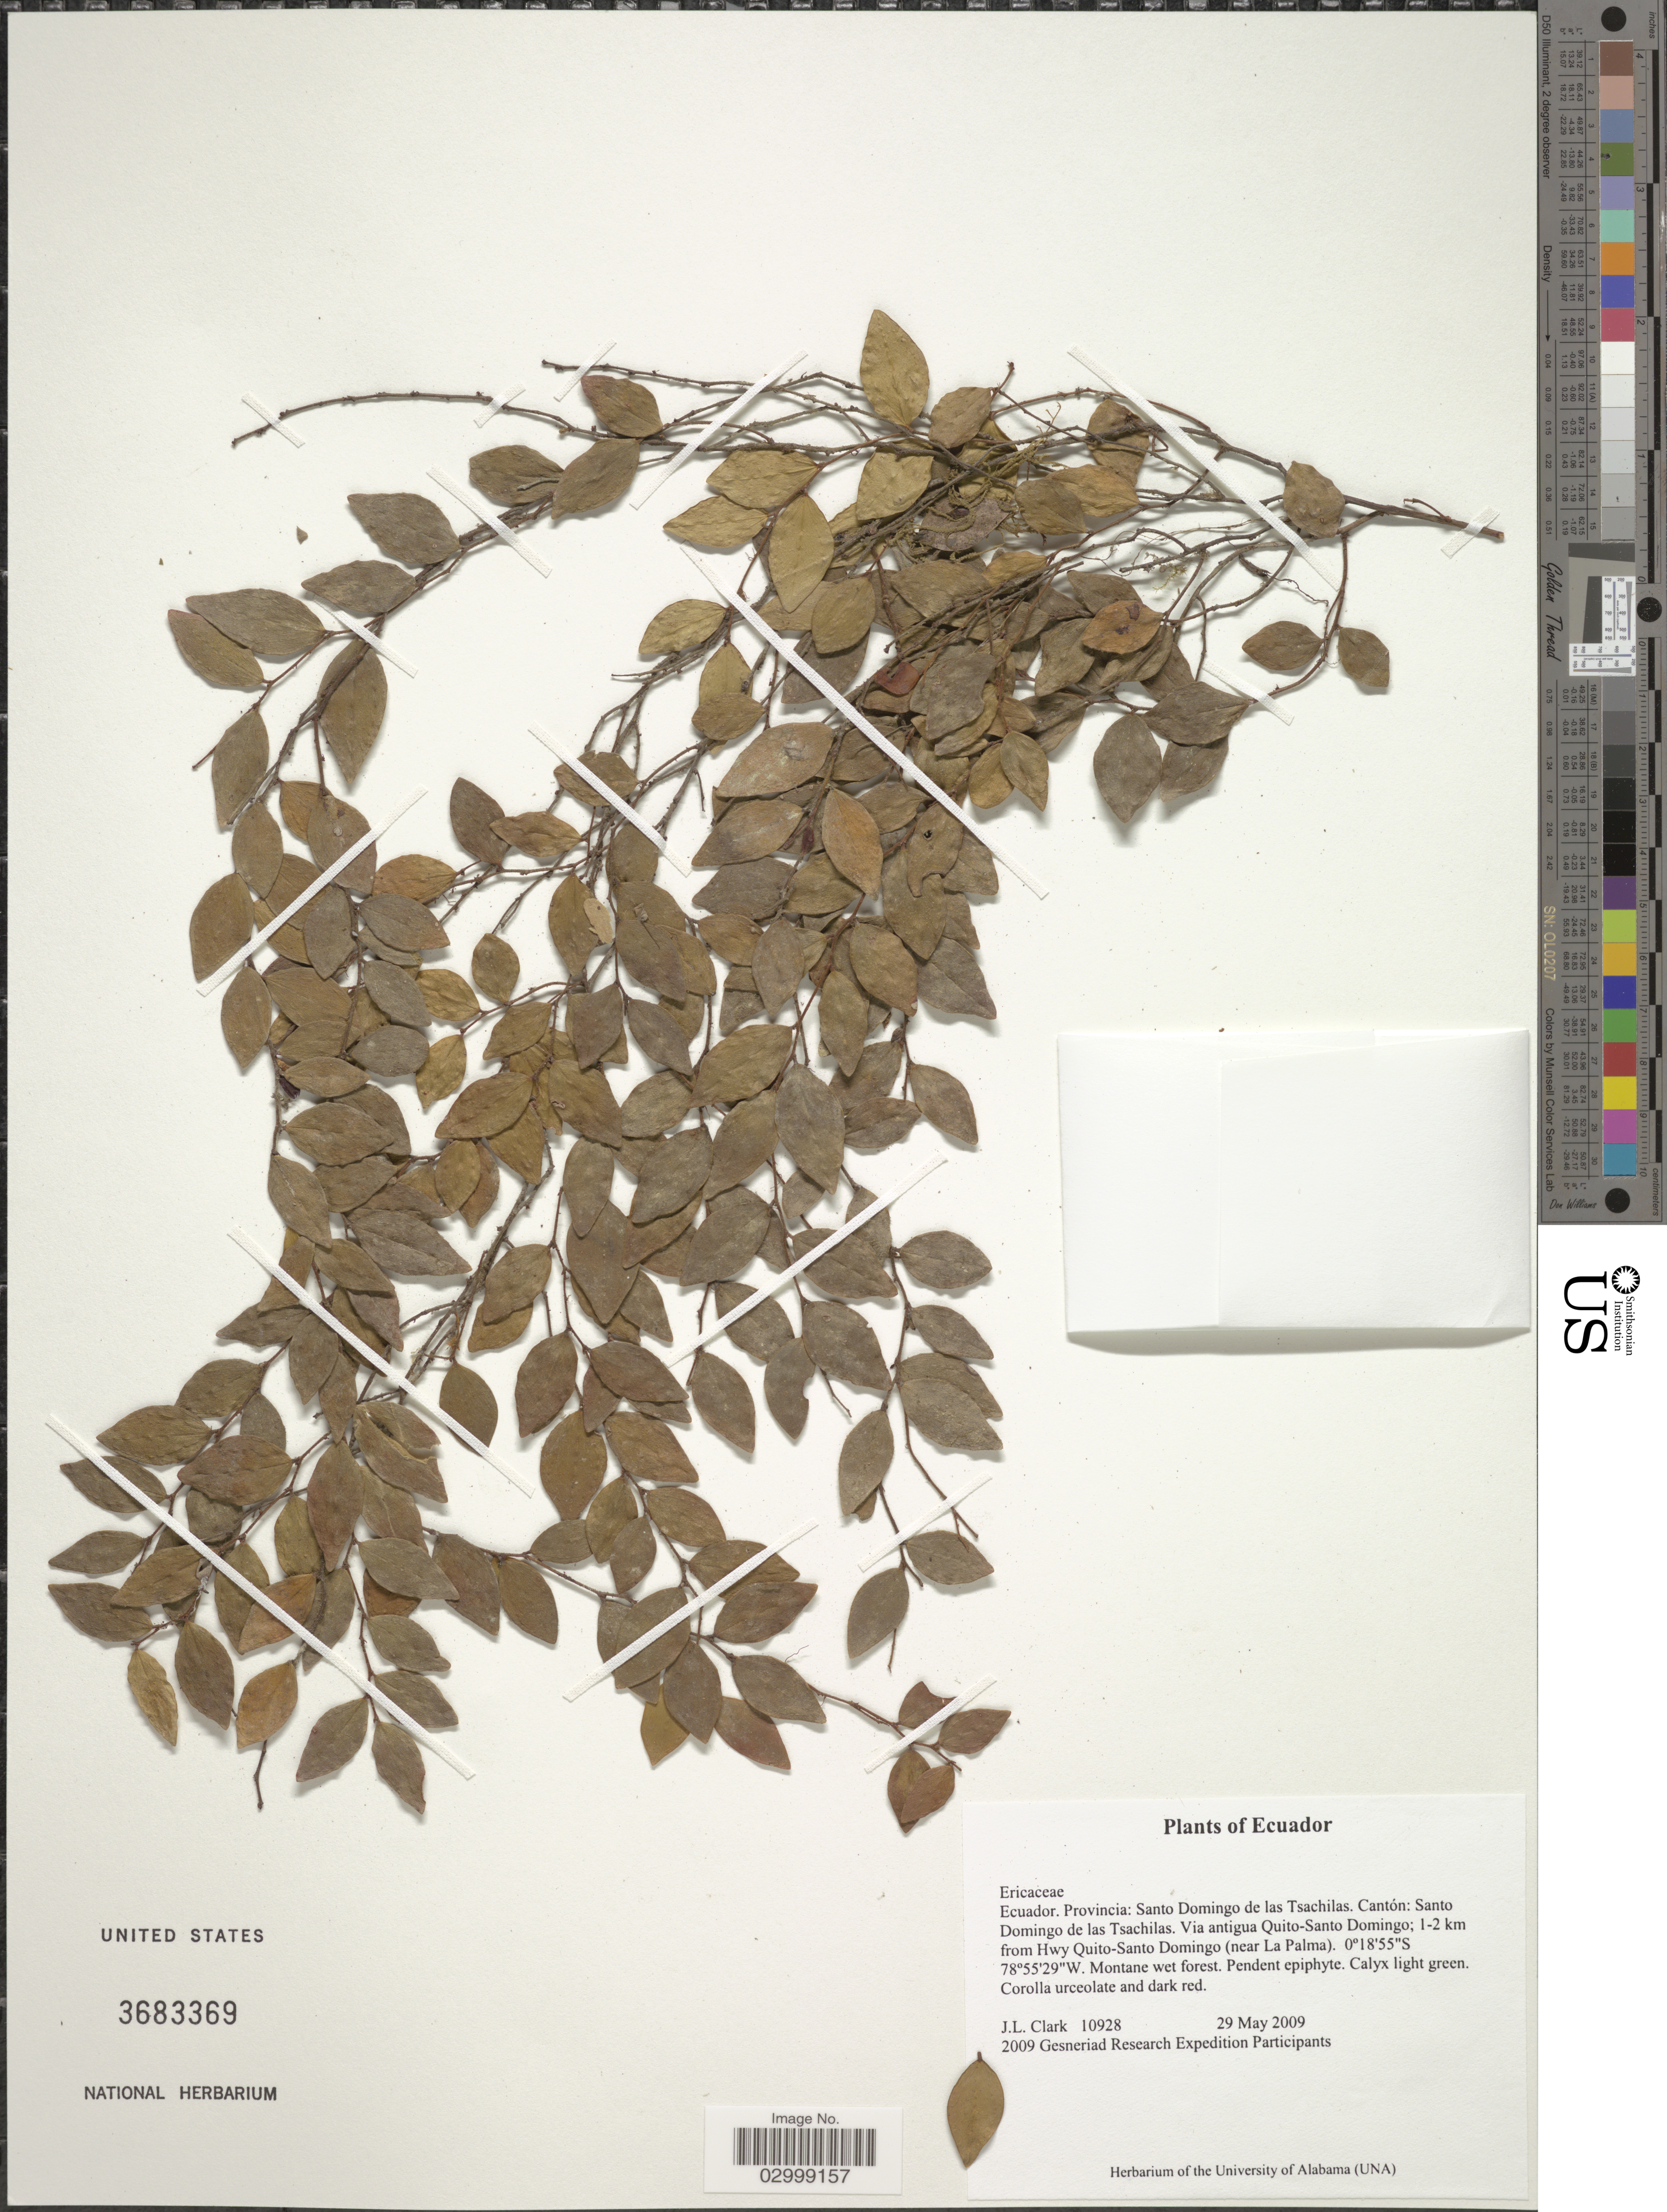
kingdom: Plantae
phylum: Tracheophyta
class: Magnoliopsida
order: Ericales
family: Ericaceae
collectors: J. L. Clark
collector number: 10928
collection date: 2009-05-29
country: Ecuador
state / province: Tsáchilas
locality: Provincia: Santo Domingo de las Tsachilas, Cantón: Santo Domingo de las Tsachilas, Via antigua Quito-Santo Domingo; 1-2 km from Hwy Quito-Santo Domingo (near La Palma).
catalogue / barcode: US 3683369